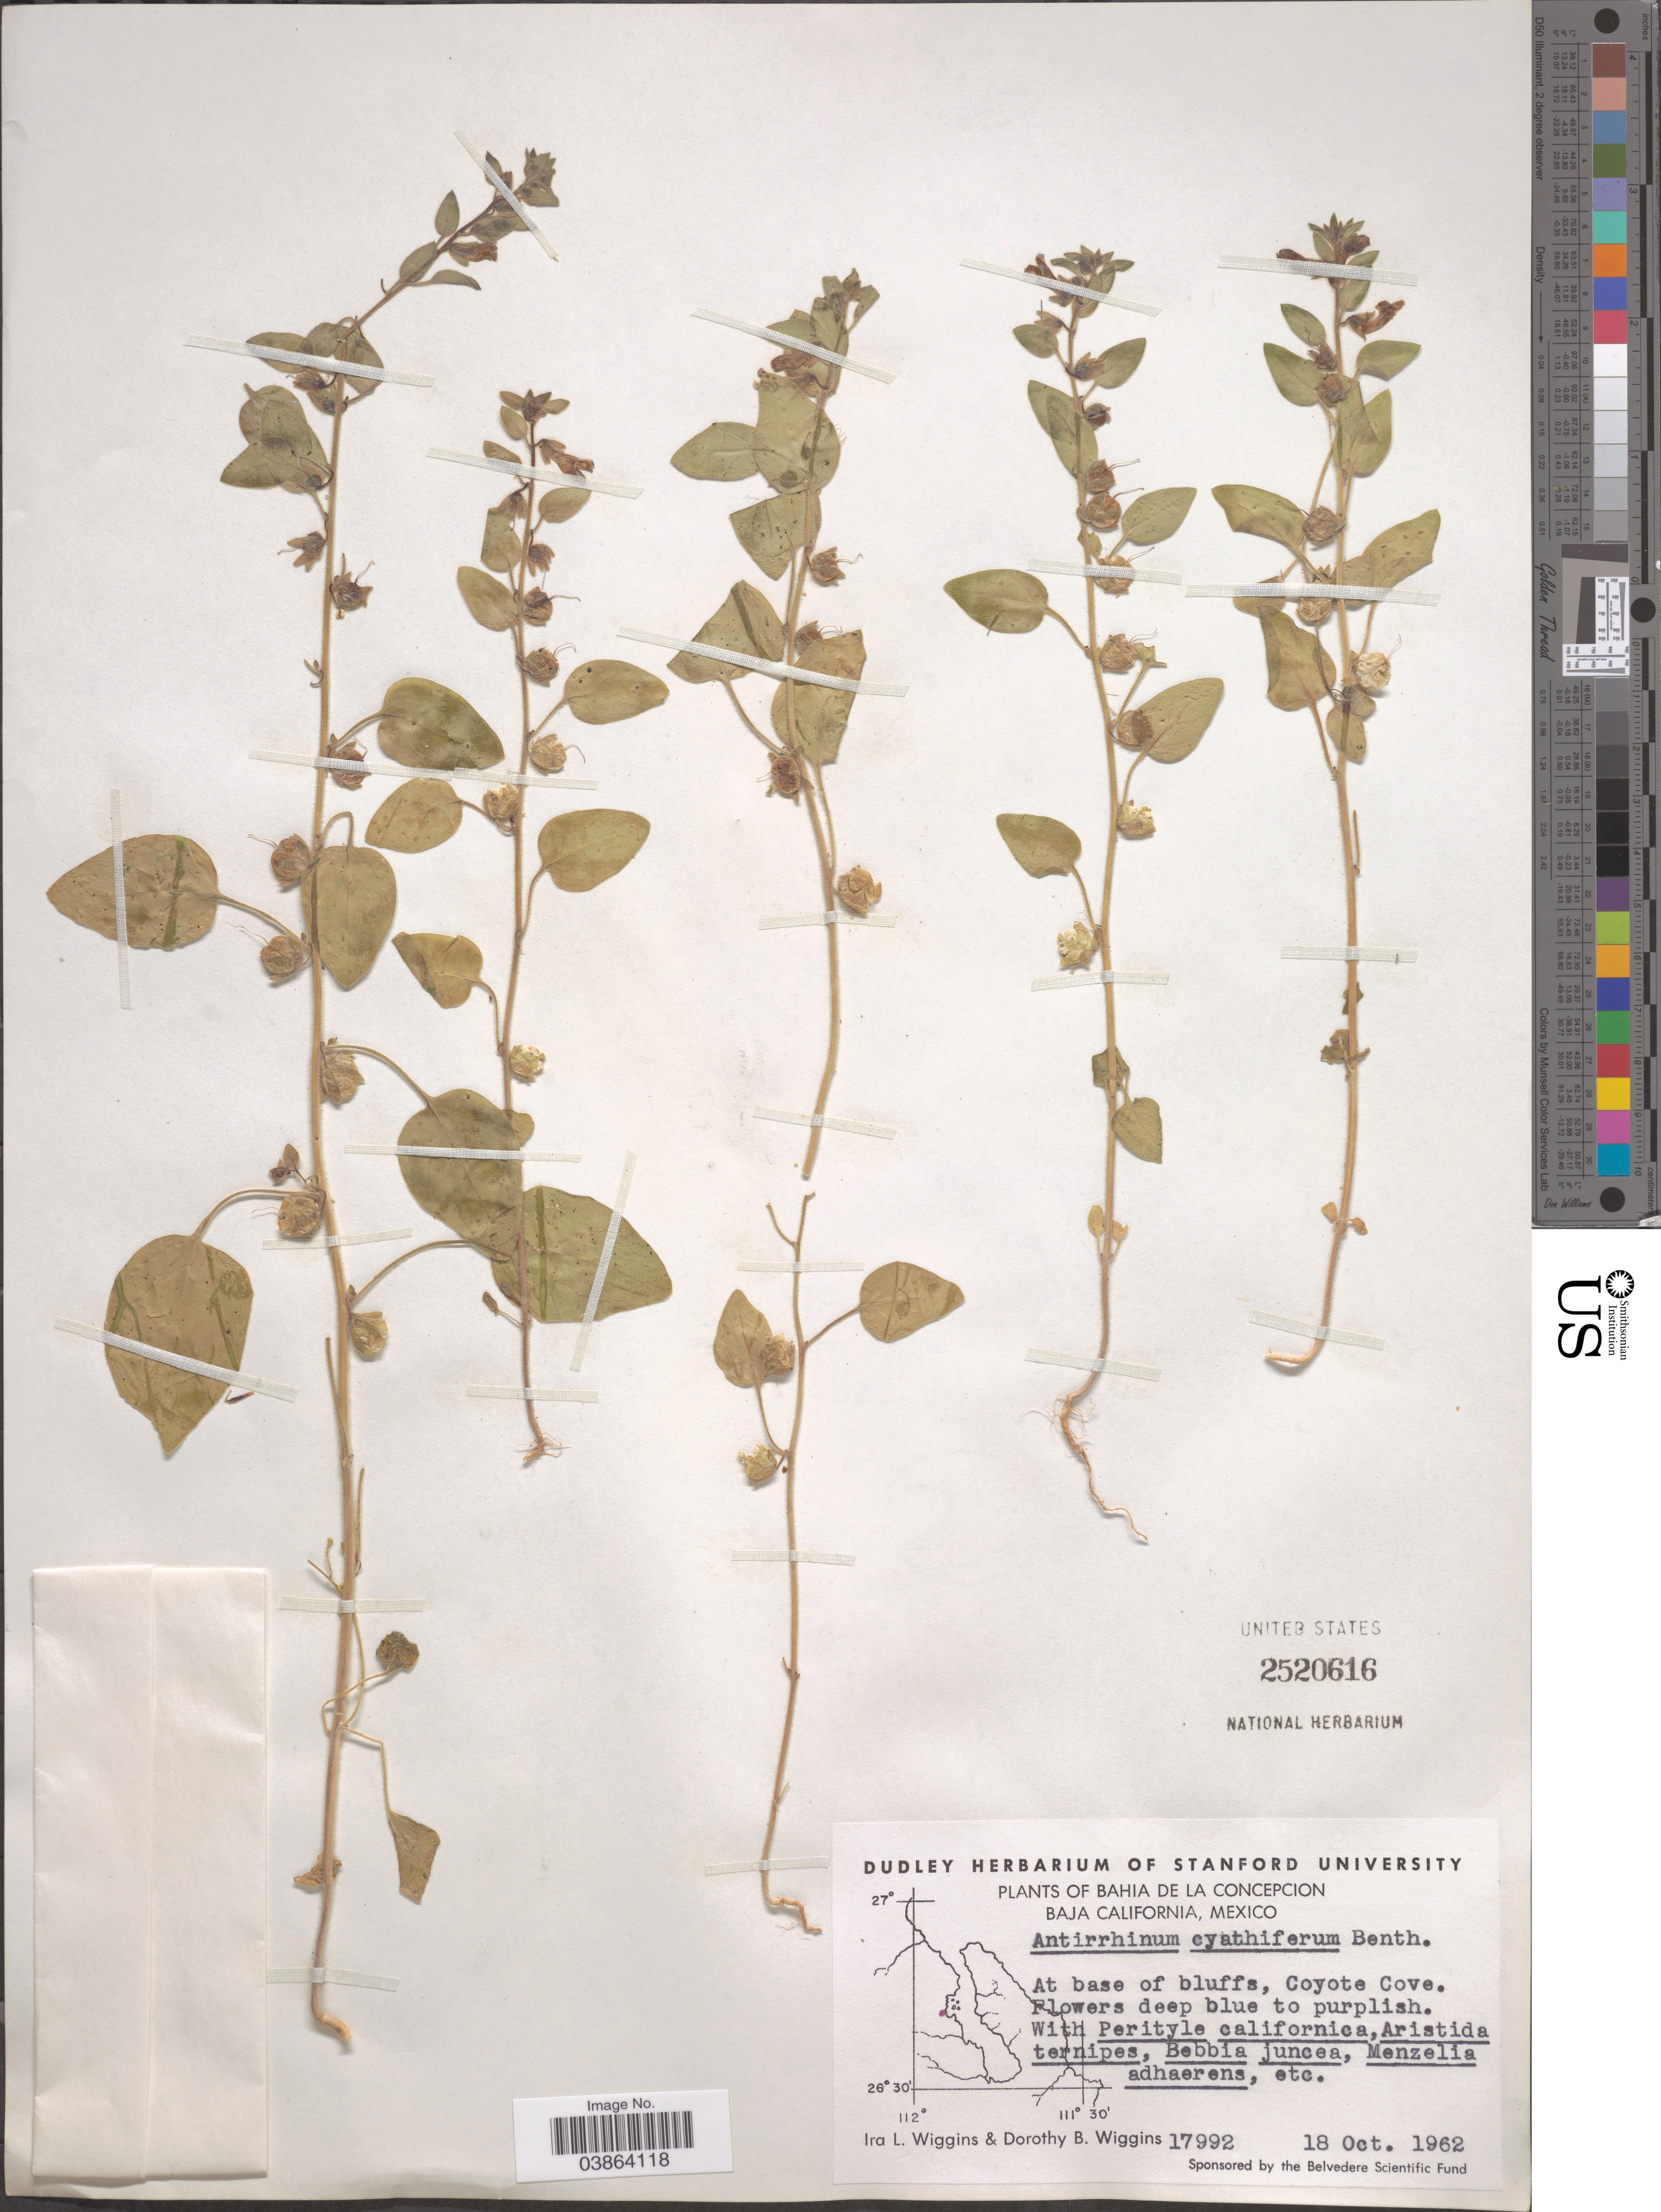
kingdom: Plantae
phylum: Tracheophyta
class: Magnoliopsida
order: Lamiales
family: Plantaginaceae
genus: Pseudorontium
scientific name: Pseudorontium cyathiferum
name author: (Benth.) Rothm.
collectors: I. L. Wiggins & D. B. Wiggins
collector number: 17992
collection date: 1962-10-18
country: Mexico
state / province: Baja California Sur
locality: Bahia de La Concepcion, At base of bluffs, Coyote Cove.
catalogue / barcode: US 2520616